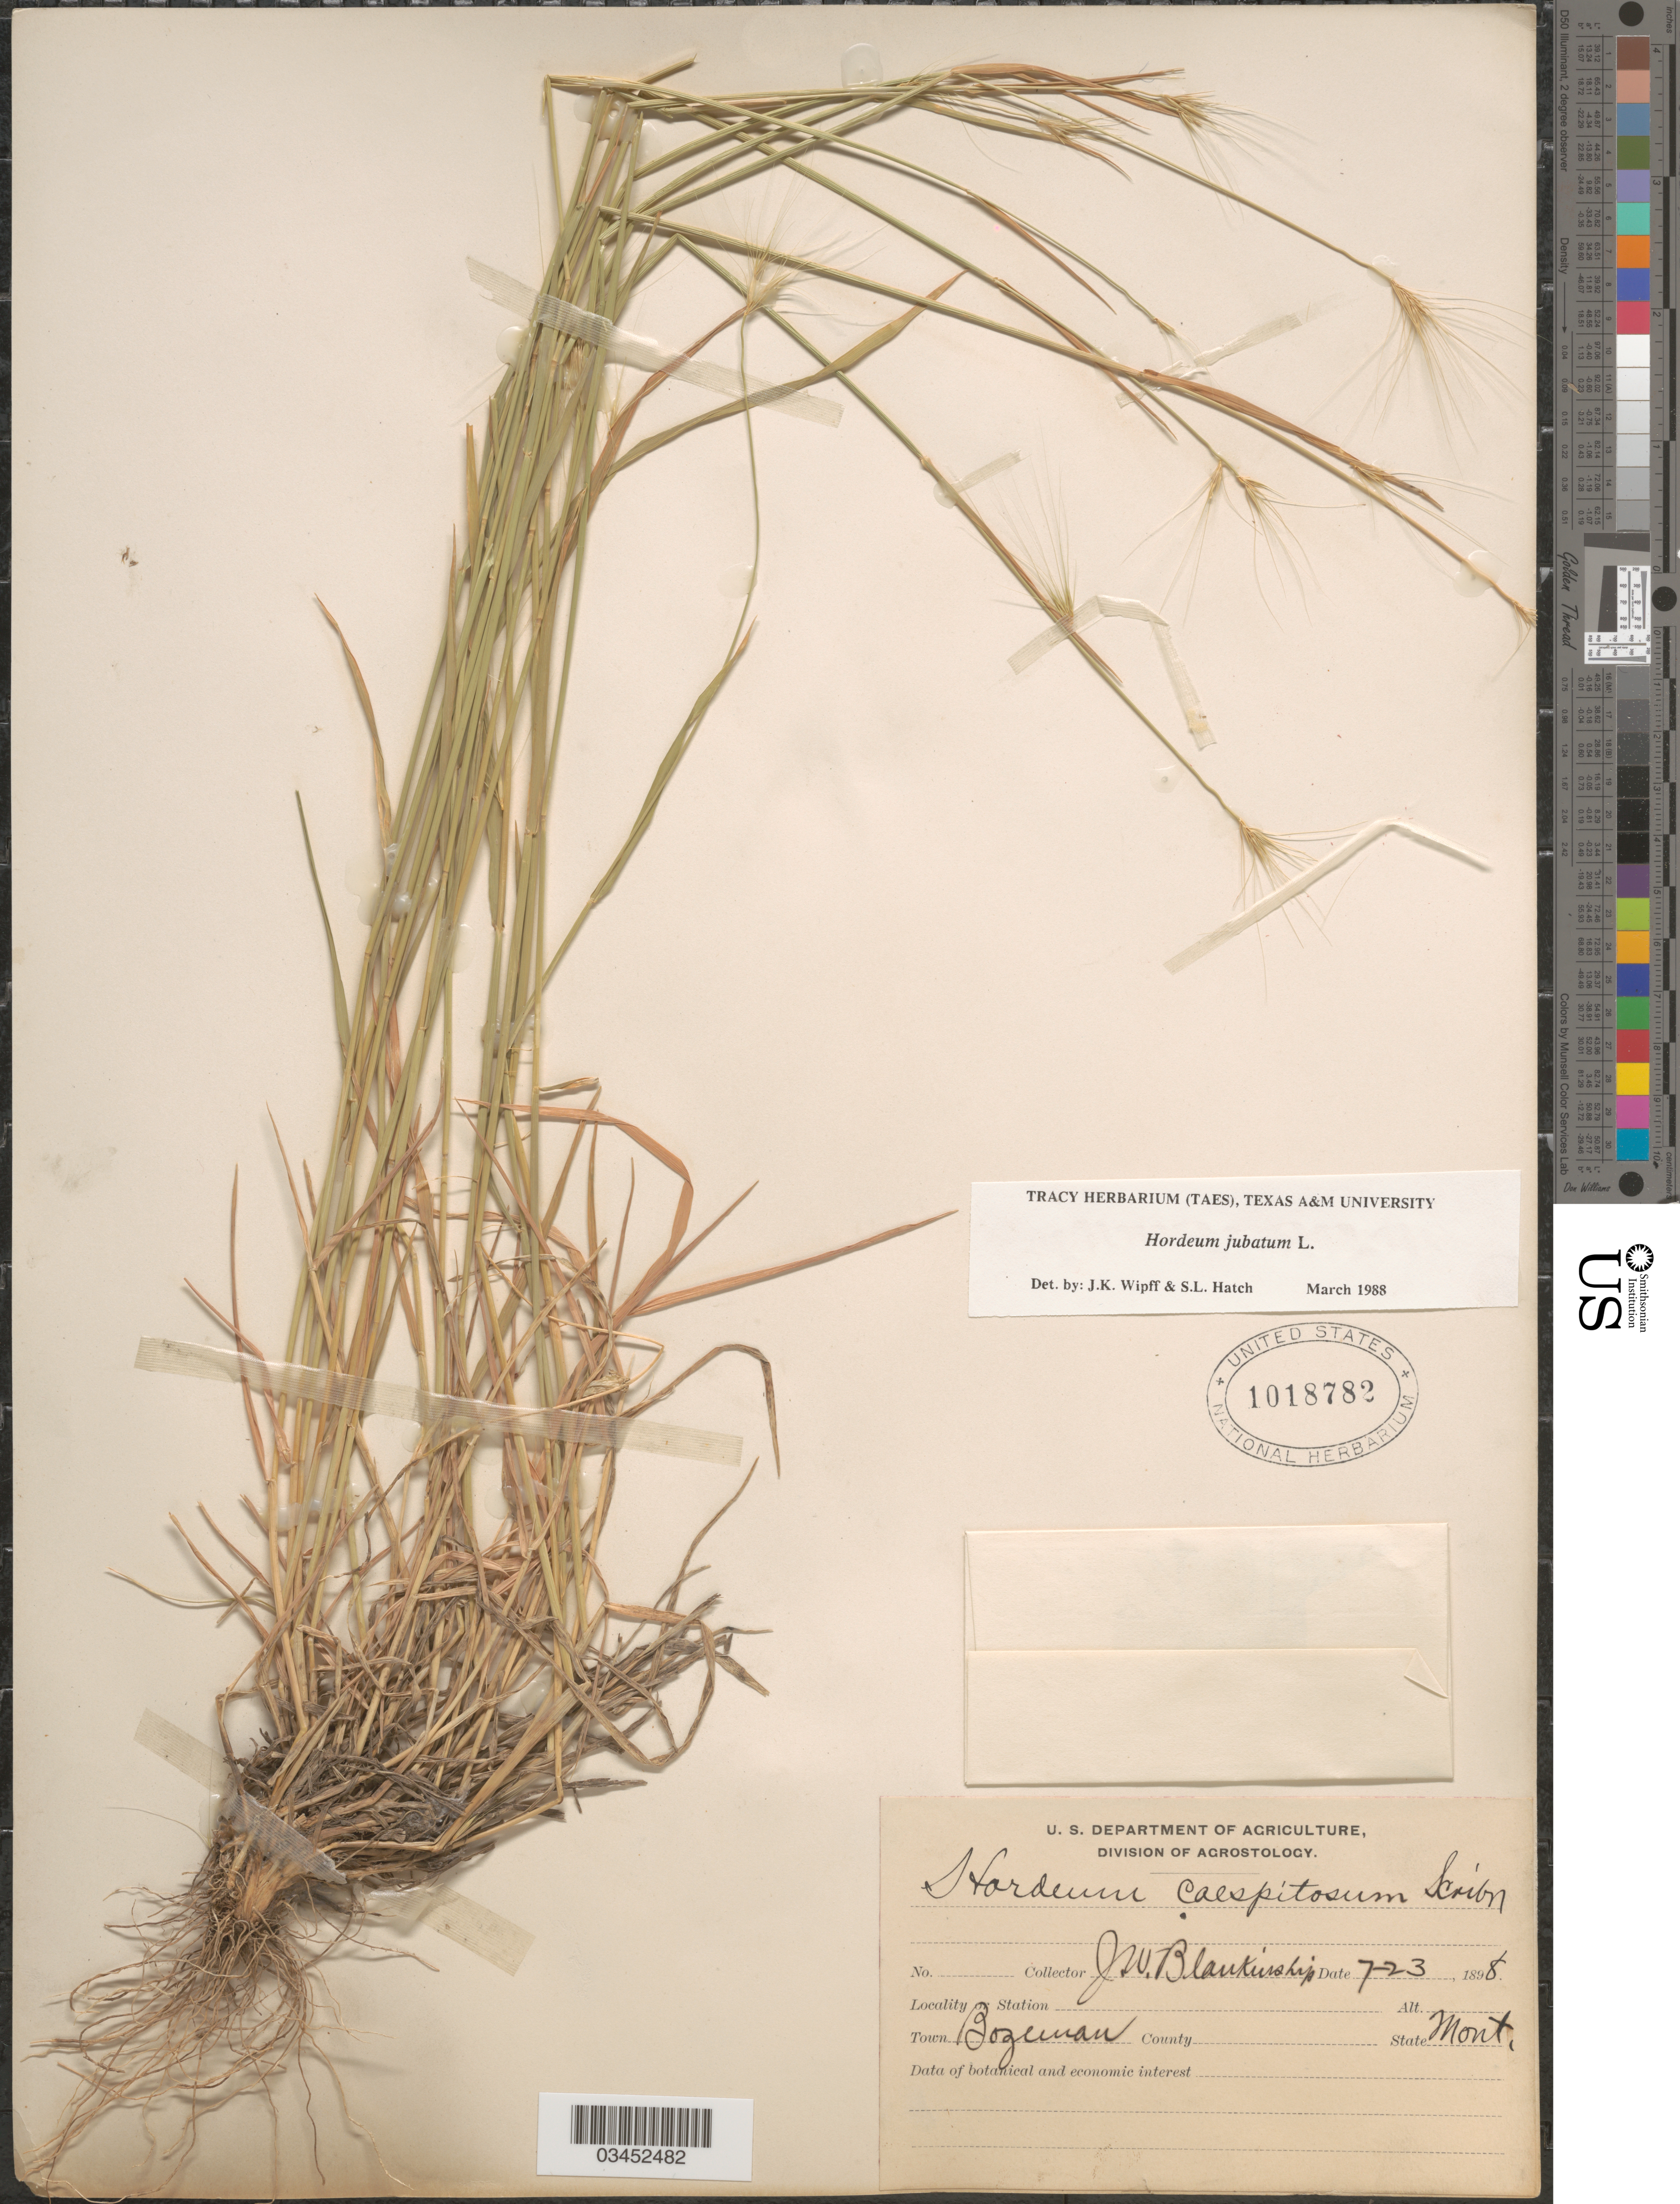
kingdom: Plantae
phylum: Tracheophyta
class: Liliopsida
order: Poales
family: Poaceae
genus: Hordeum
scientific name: Hordeum jubatum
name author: L.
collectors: J. W. Blankinship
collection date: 1898-08-23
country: United States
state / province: Montana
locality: Town Bozeman.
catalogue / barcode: US 1018782